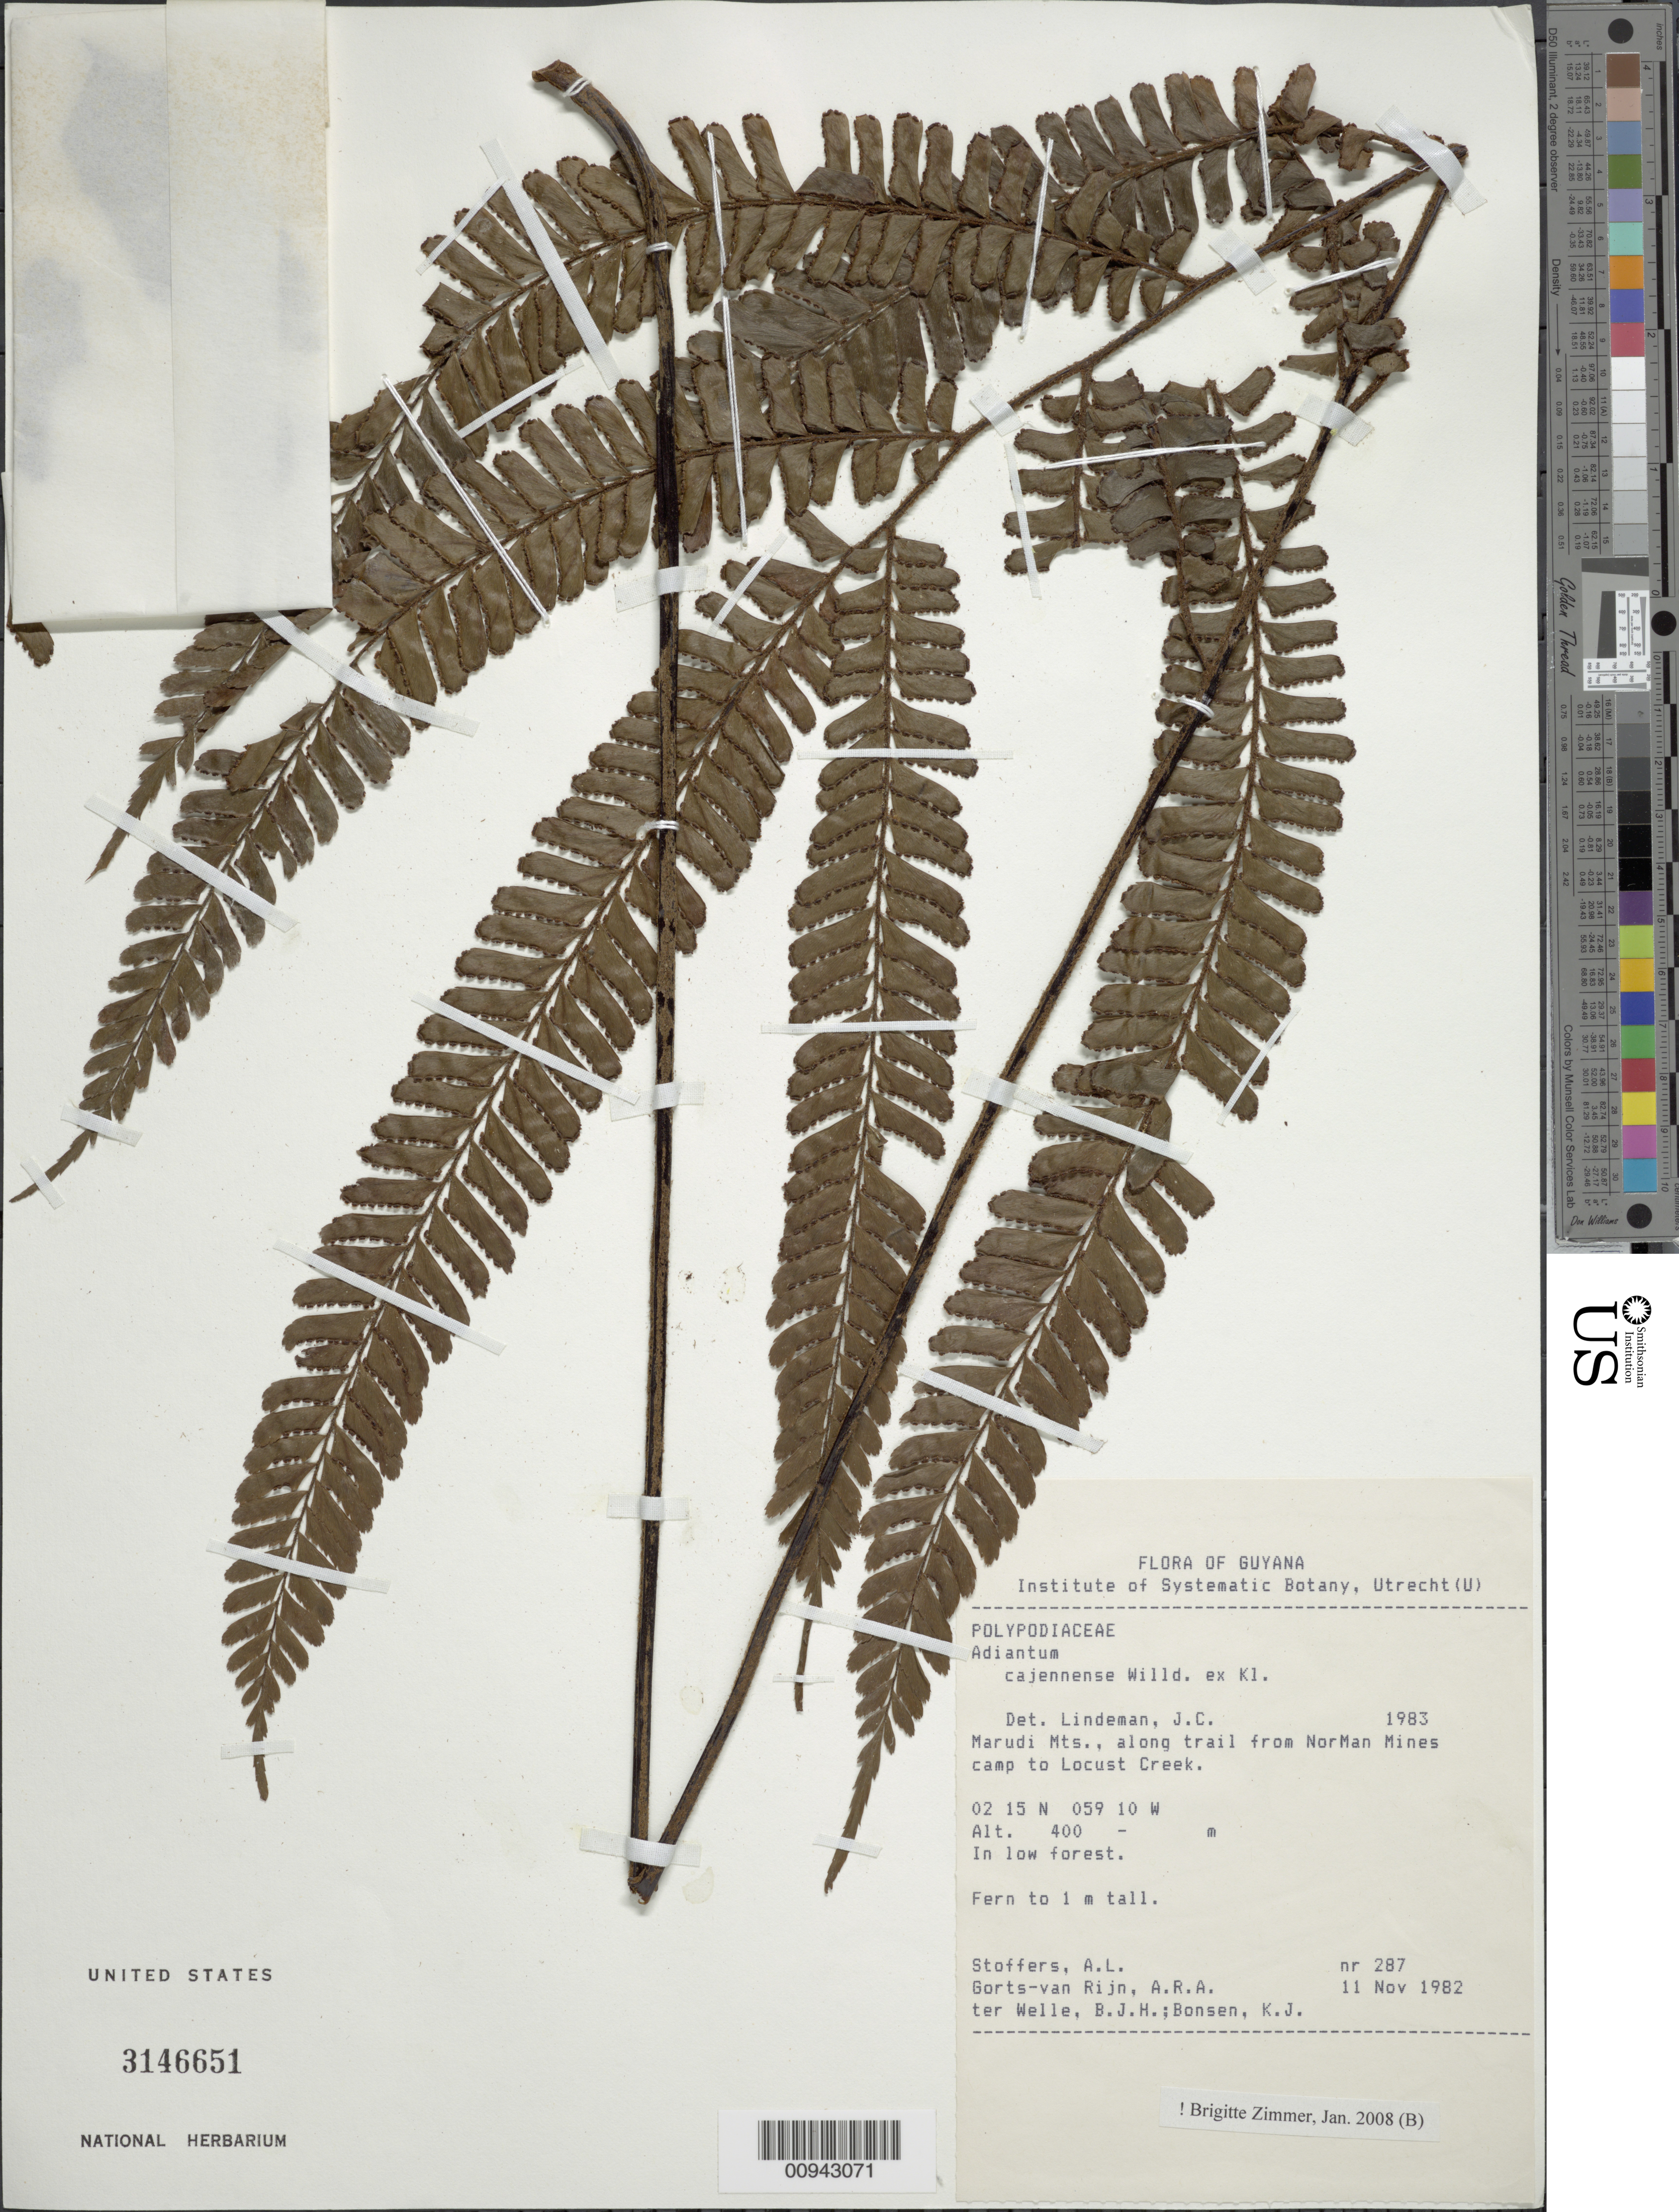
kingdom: Plantae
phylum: Tracheophyta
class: Polypodiopsida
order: Polypodiales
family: Pteridaceae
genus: Adiantum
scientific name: Adiantum cajennense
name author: Willd. ex Klotzsch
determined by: Zimmer, B.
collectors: A. Stoffers, A. .R. A. Görts-van Rijn, B. Welle & K. Bonsen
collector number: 287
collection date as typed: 11-Nov-82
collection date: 1982-11-11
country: Guyana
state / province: U. Takutu-U. Essequibo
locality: Marudi Mts., along trail from NorMan Mines camp to Locust Creek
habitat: Low forest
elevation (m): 400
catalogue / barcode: US 3146651